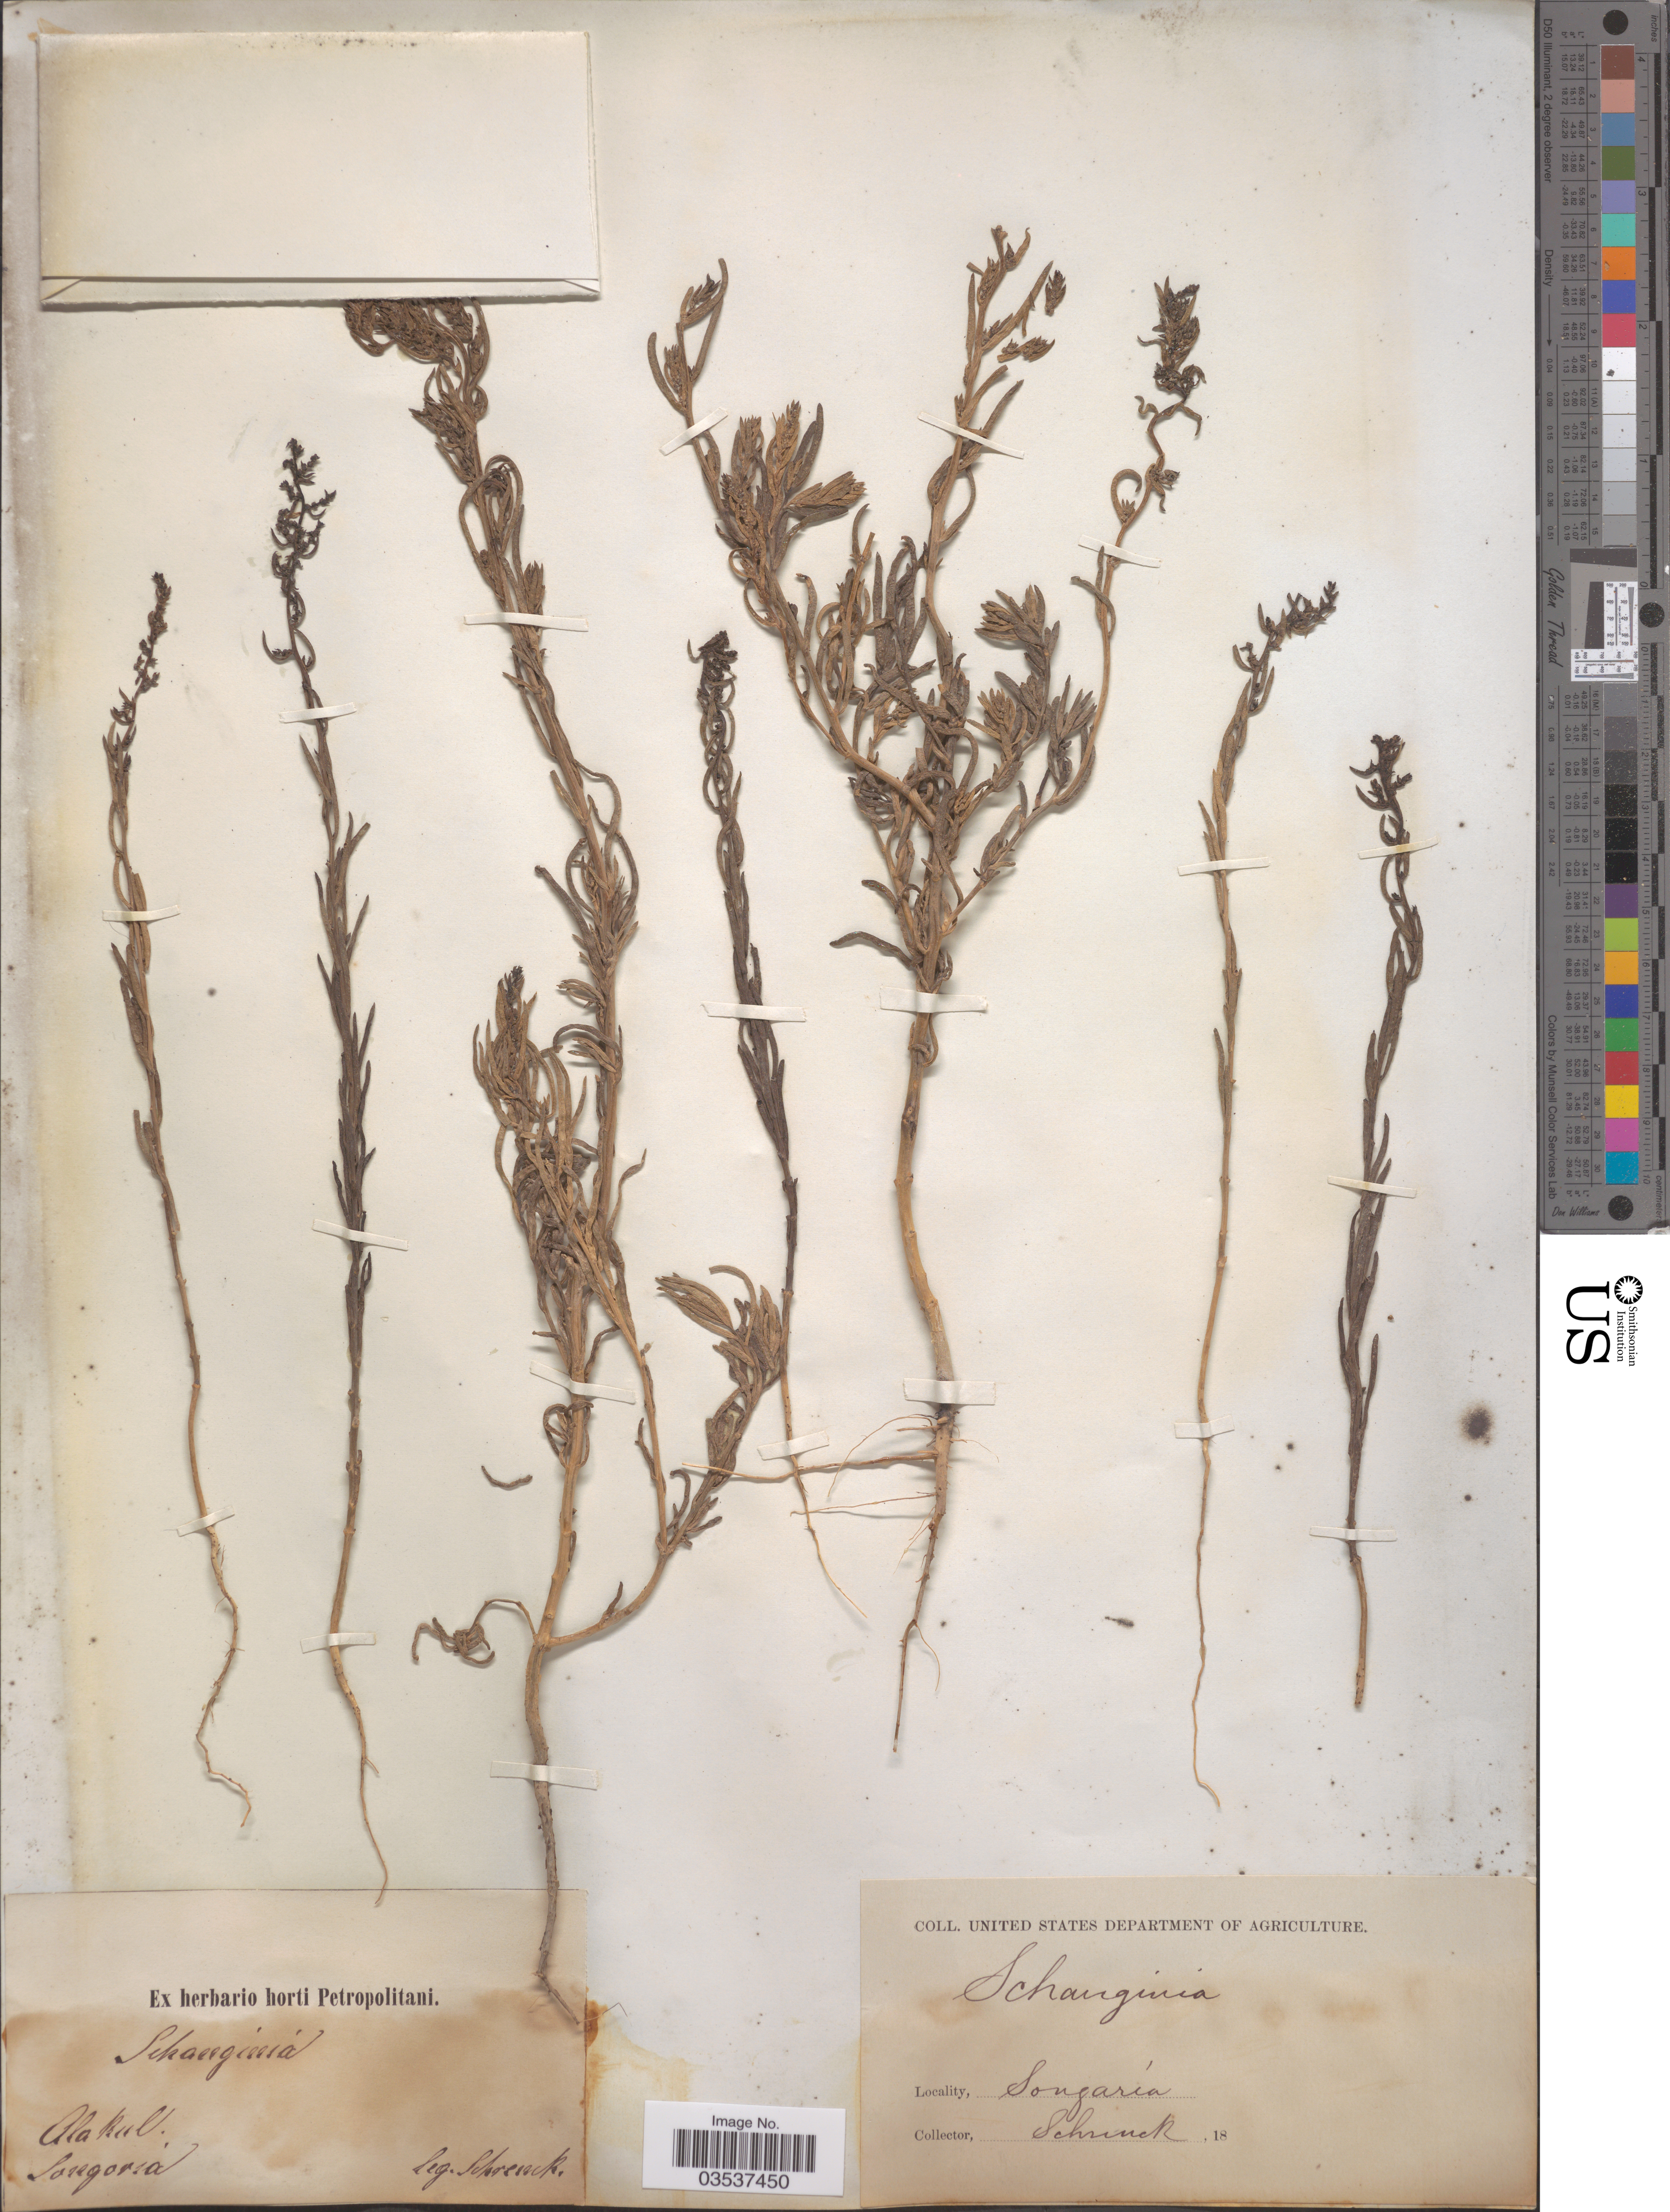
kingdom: Plantae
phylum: Tracheophyta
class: Magnoliopsida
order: Caryophyllales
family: Amaranthaceae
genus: Suaeda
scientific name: Suaeda stauntonii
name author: Moq.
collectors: -- Schrenck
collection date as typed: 18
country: Kazakhstan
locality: Alakul. Songaria.